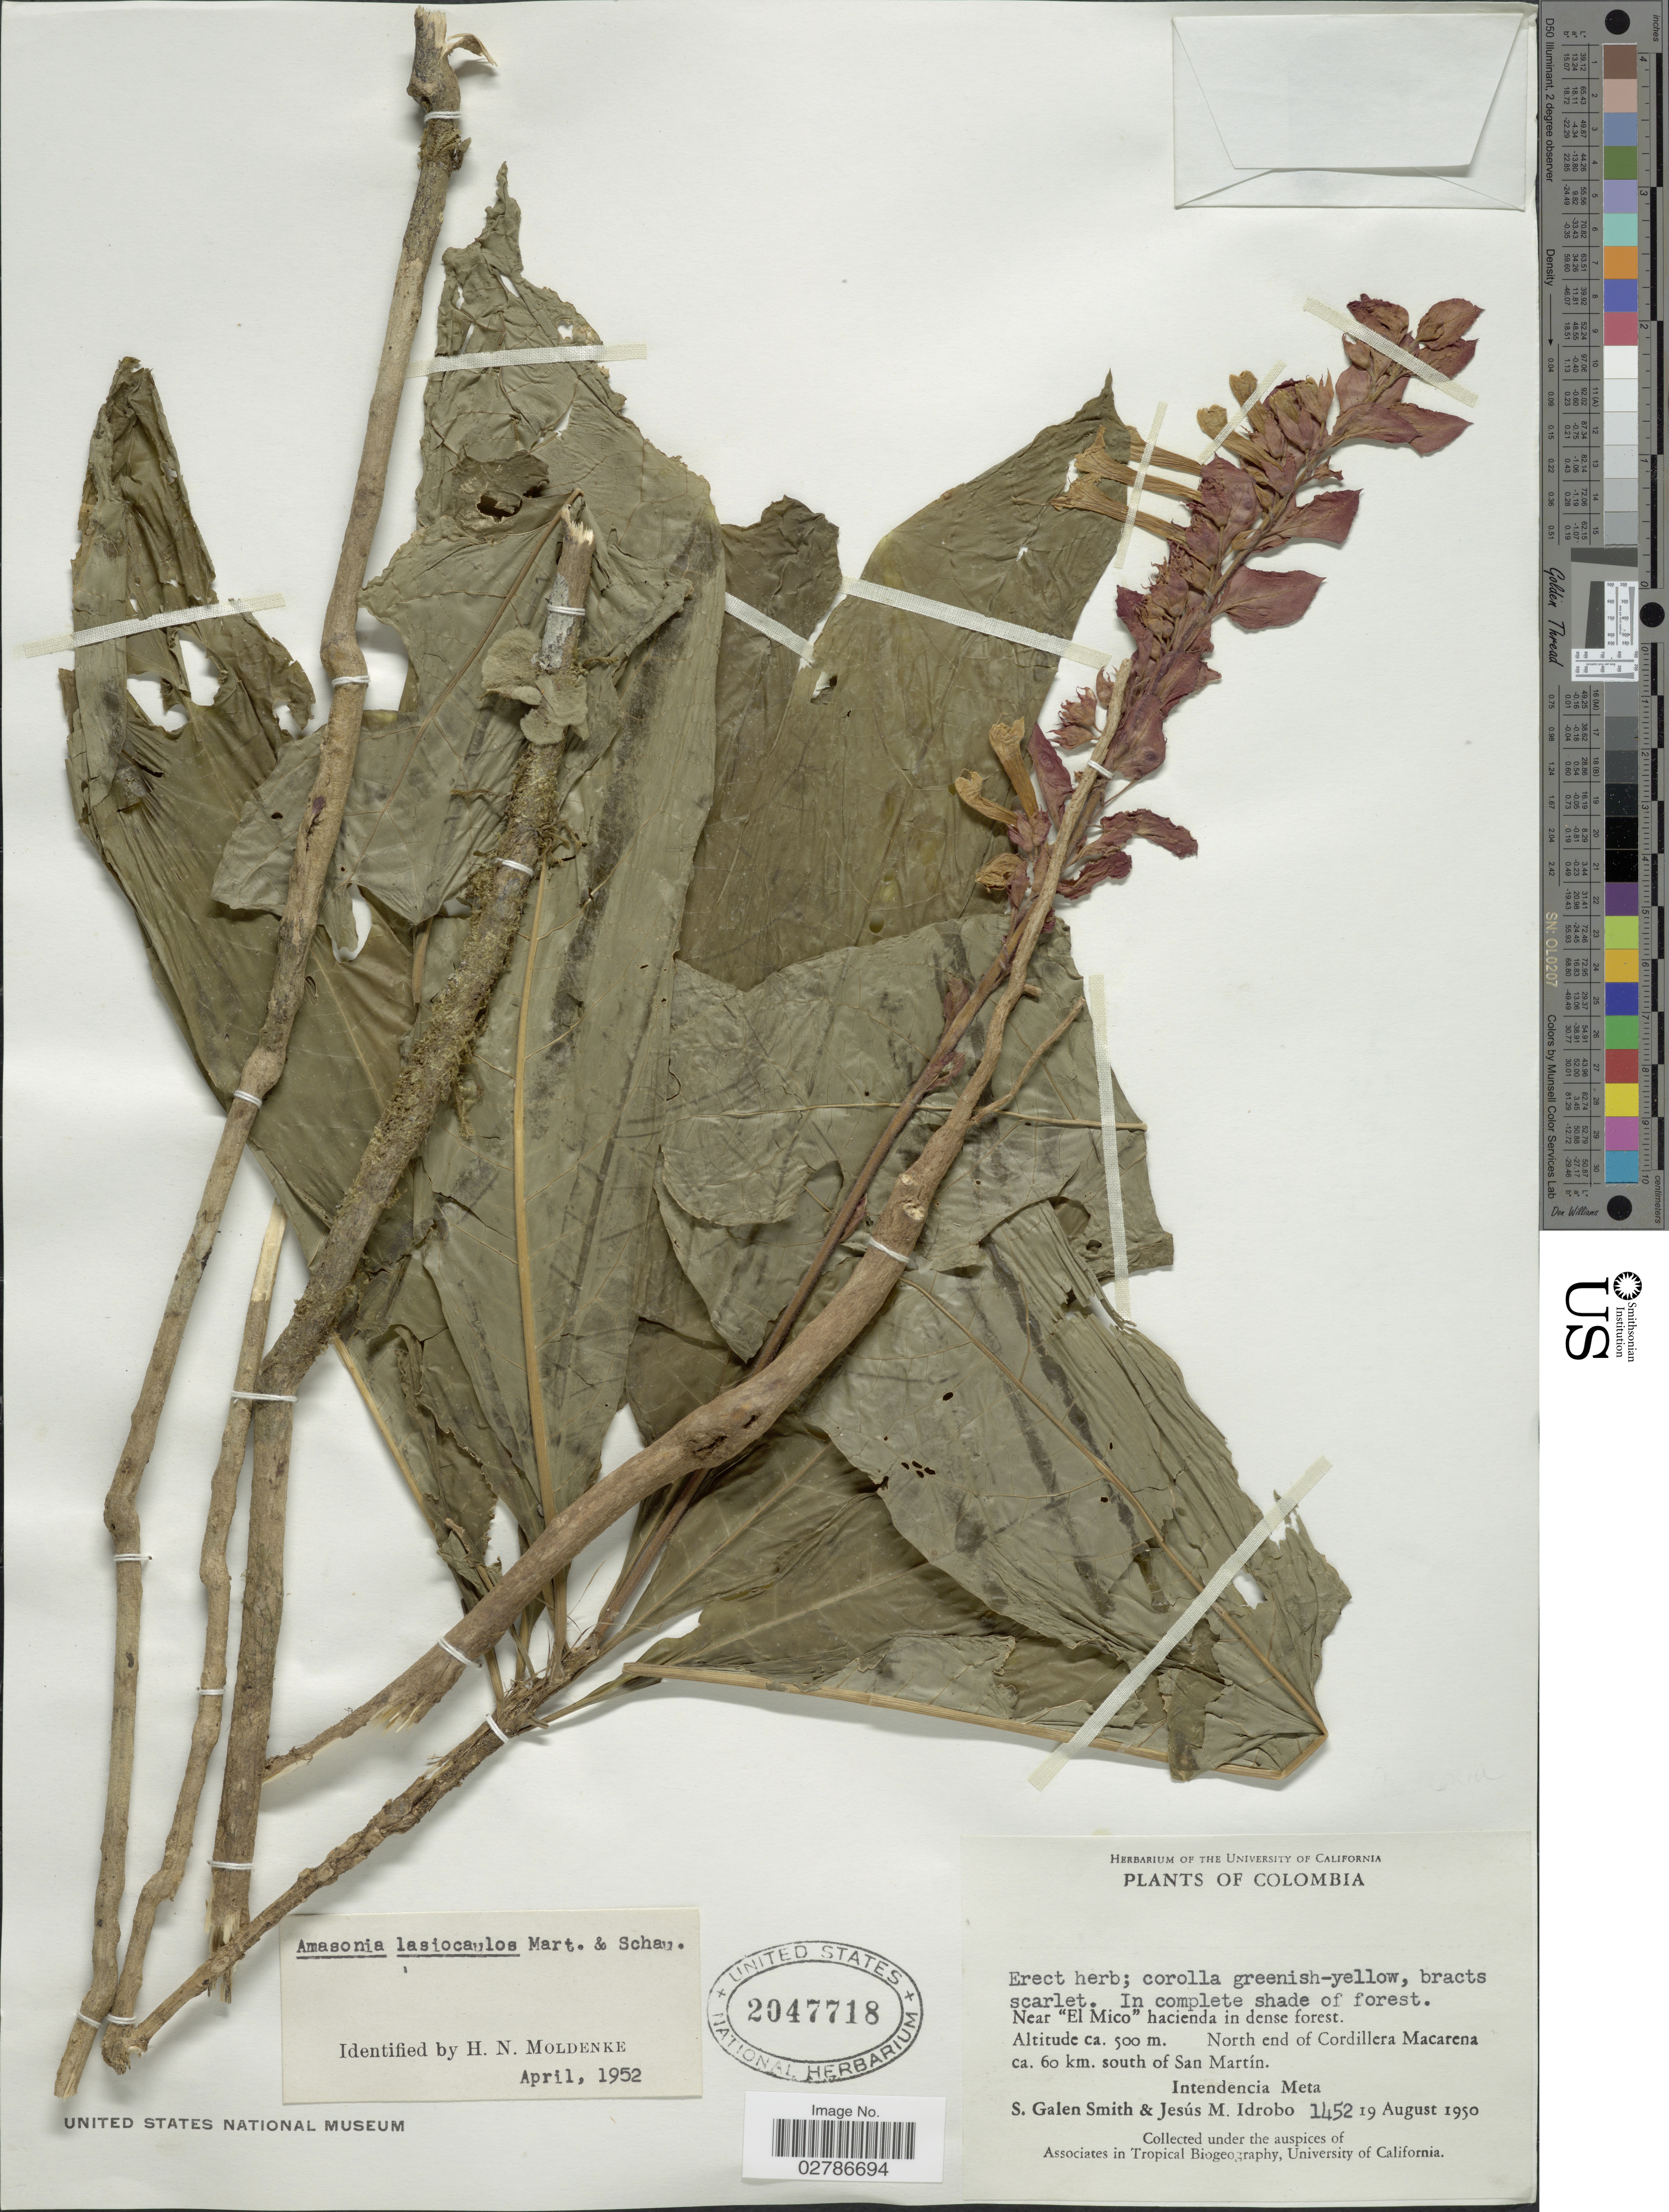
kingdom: Plantae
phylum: Tracheophyta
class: Magnoliopsida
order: Lamiales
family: Lamiaceae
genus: Amasonia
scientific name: Amasonia lasiocaulos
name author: Mart. & Schauer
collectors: S. G. Smith & J. M. Idrobo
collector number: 1452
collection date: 1950-08-19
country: Colombia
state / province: Meta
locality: Near 'El Mico' hacienda in dense forest. North end of Cordillera Macarena ca. 60 km. south of San Martín. Intendencia Meta.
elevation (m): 500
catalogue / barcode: US 2047718